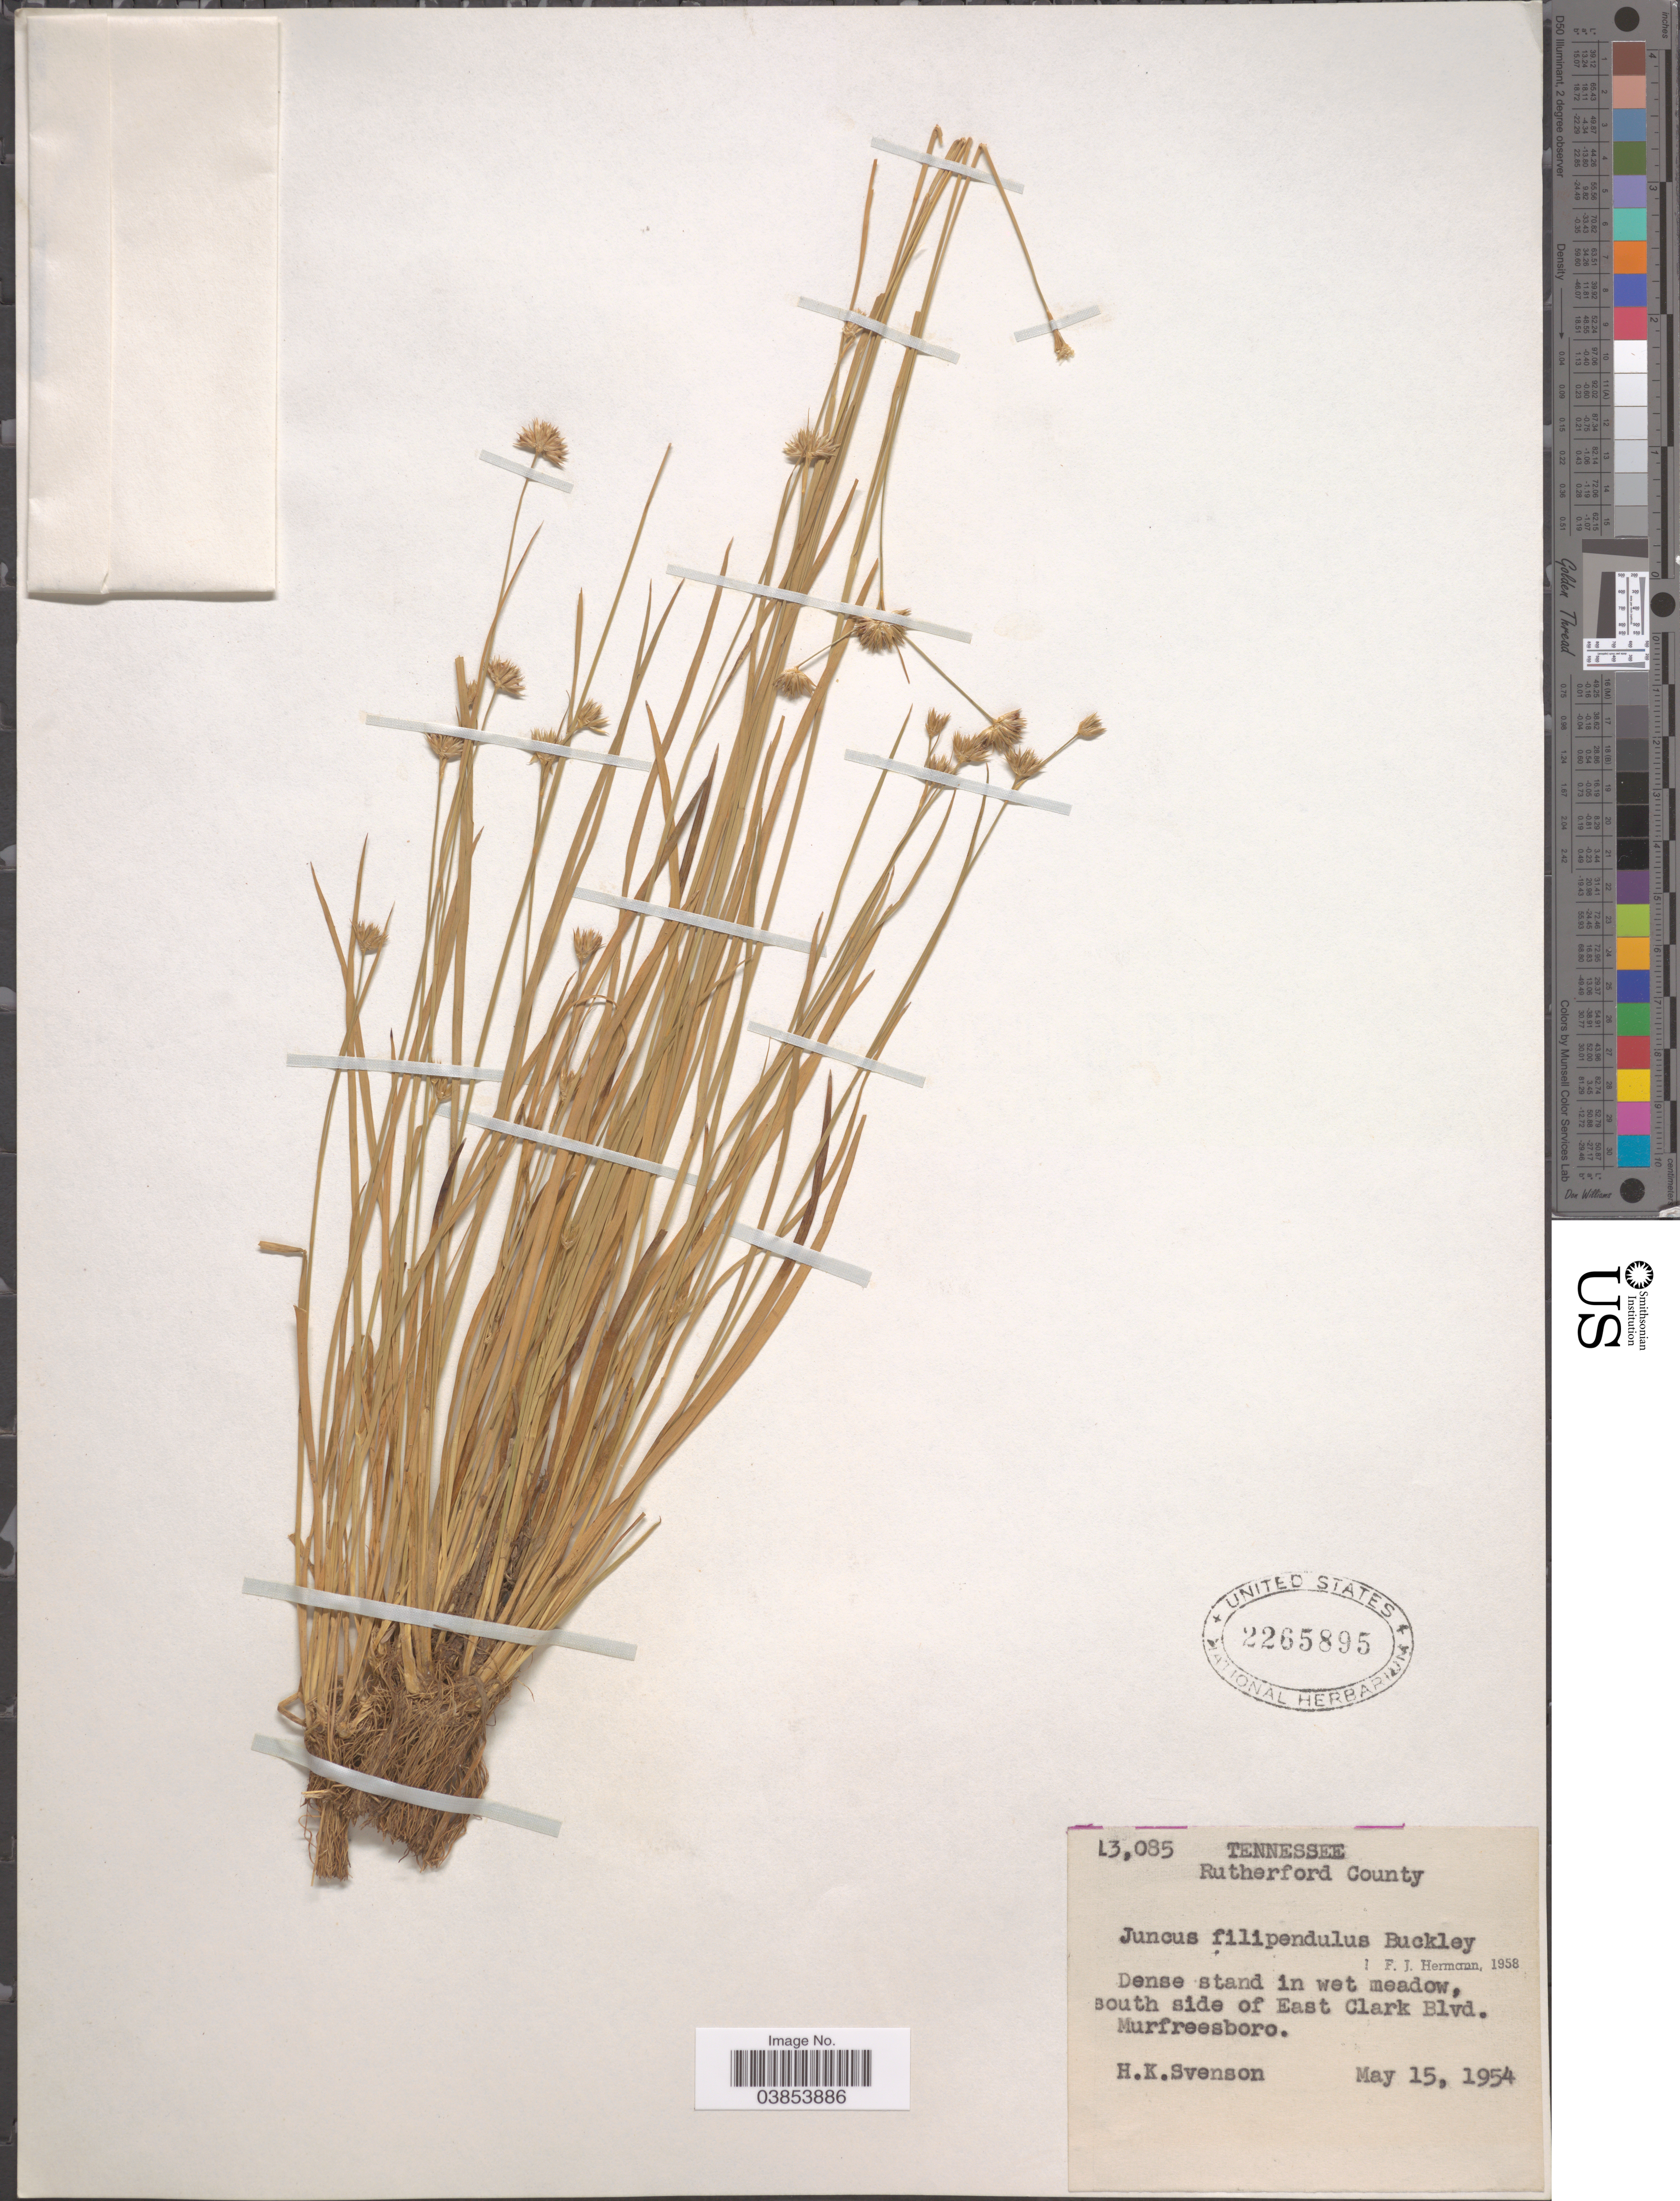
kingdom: Plantae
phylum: Tracheophyta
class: Liliopsida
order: Poales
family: Juncaceae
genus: Juncus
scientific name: Juncus filipendulus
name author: Buckley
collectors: H. K. Svenson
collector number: L3085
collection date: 1954-05-15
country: United States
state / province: Tennessee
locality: Rutherford County. South side of East Clark Blvd. Murfreesboro.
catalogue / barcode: US 2265895